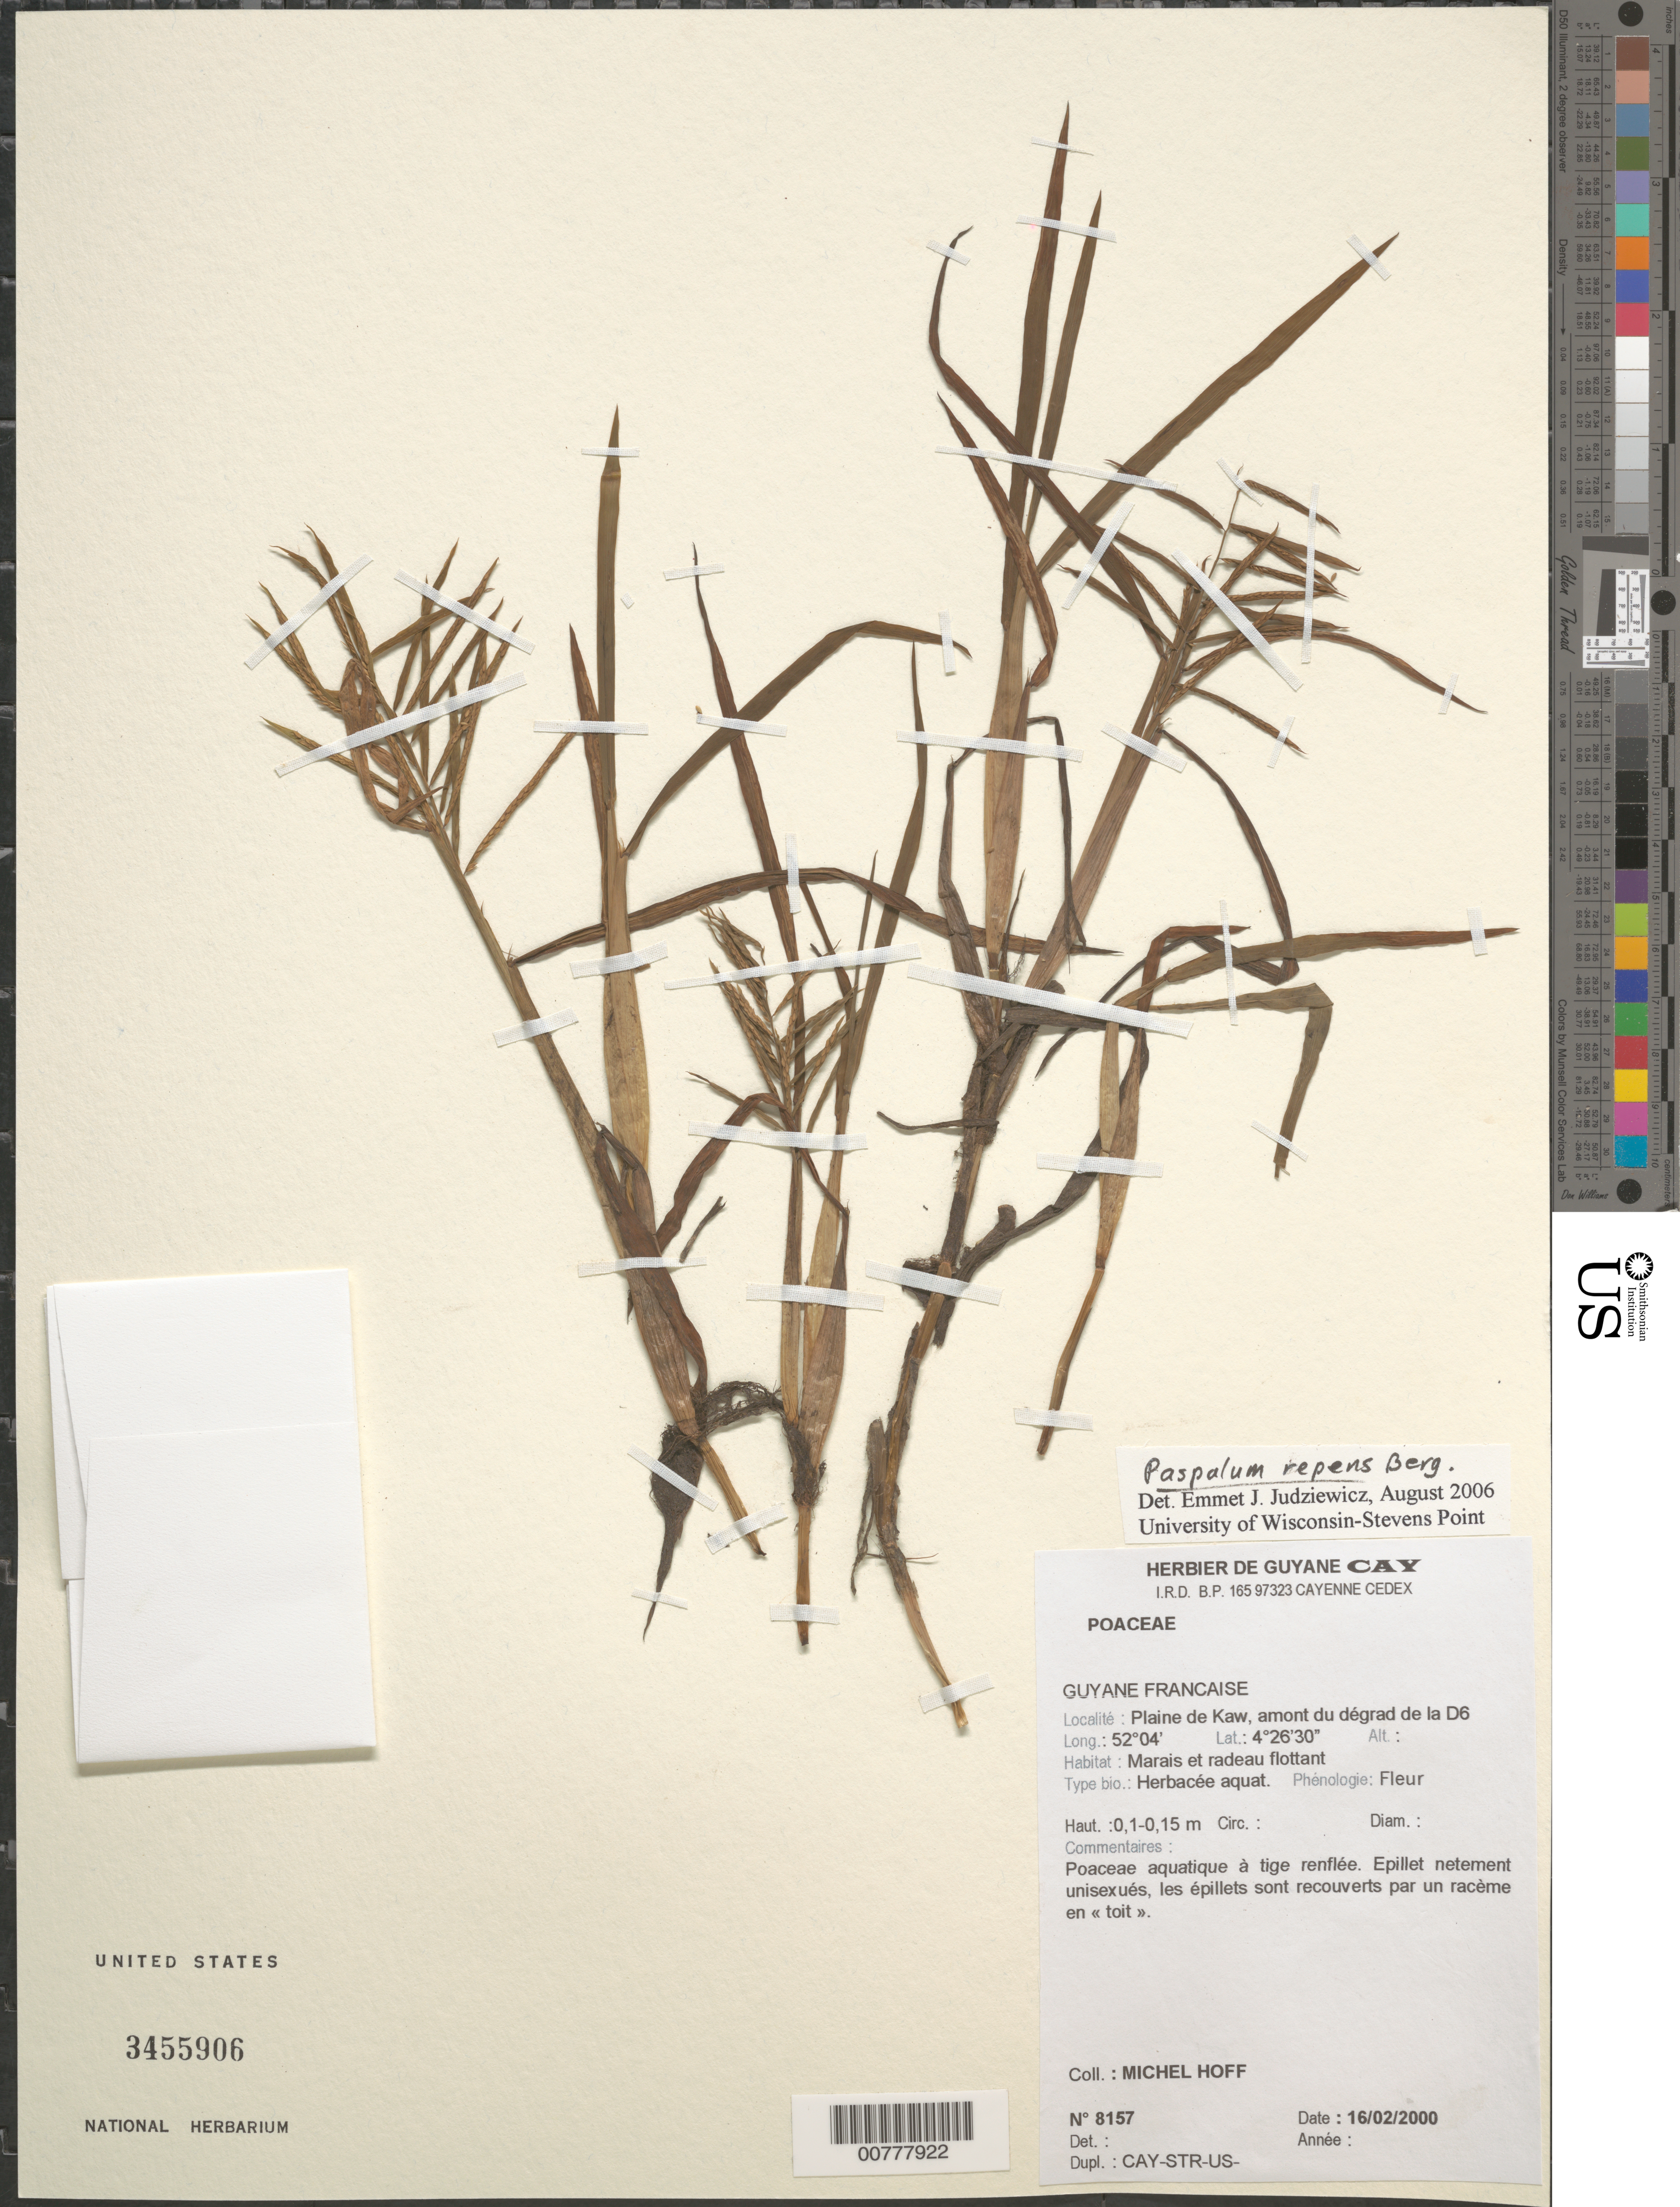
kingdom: Plantae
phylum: Tracheophyta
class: Liliopsida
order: Poales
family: Poaceae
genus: Paspalum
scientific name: Paspalum repens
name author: P.J. Bergius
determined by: Judziewicz, E. J.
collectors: M. Hoff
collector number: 8157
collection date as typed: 16-Feb-00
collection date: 2000-02-16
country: French Guiana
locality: Plaine de Kaw, amont du dégrad de la D6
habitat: Marais et radeau flottant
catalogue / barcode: US 3455906